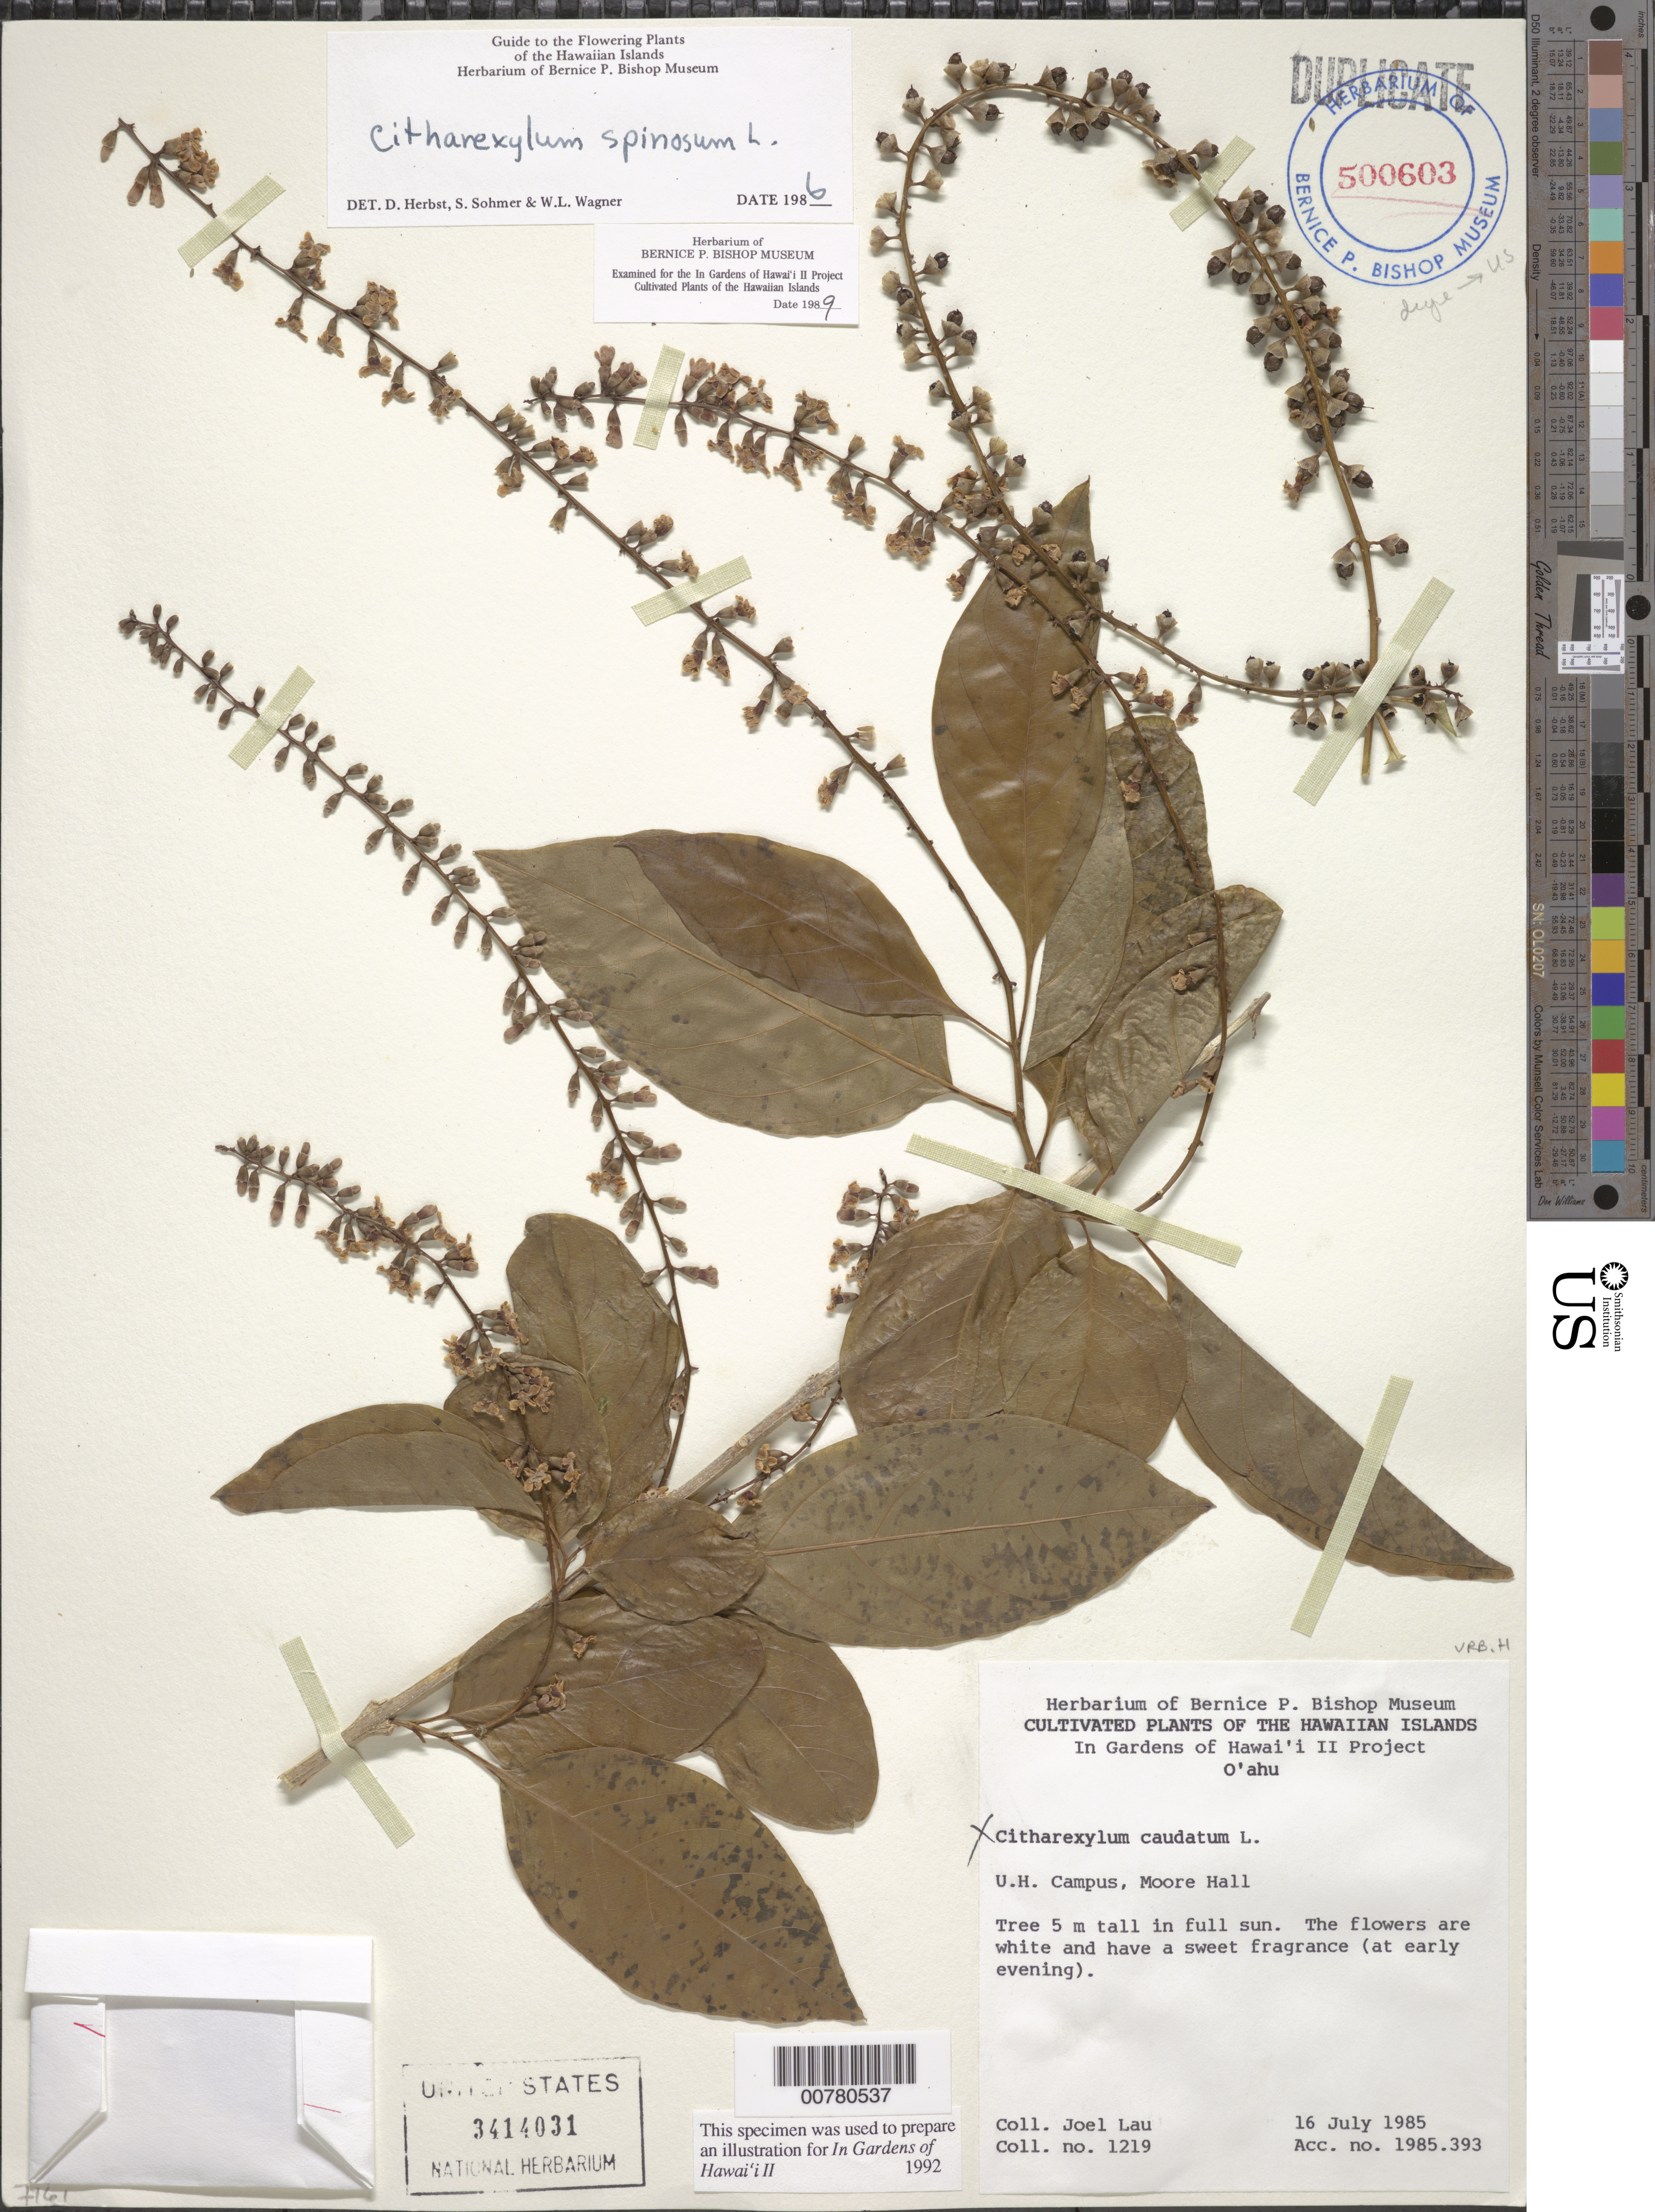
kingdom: Plantae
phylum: Tracheophyta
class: Magnoliopsida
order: Lamiales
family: Verbenaceae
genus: Citharexylum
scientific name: Citharexylum spinosum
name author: L.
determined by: Wagner, W. L.; Herbst, D. R.; Sohmer, S. H.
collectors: J. Lau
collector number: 1219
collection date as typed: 16 Jul 1985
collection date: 1985-07-16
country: United States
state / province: Hawaii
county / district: Honolulu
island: Oahu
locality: U.H.Campus, Moore Hall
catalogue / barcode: US 3414031